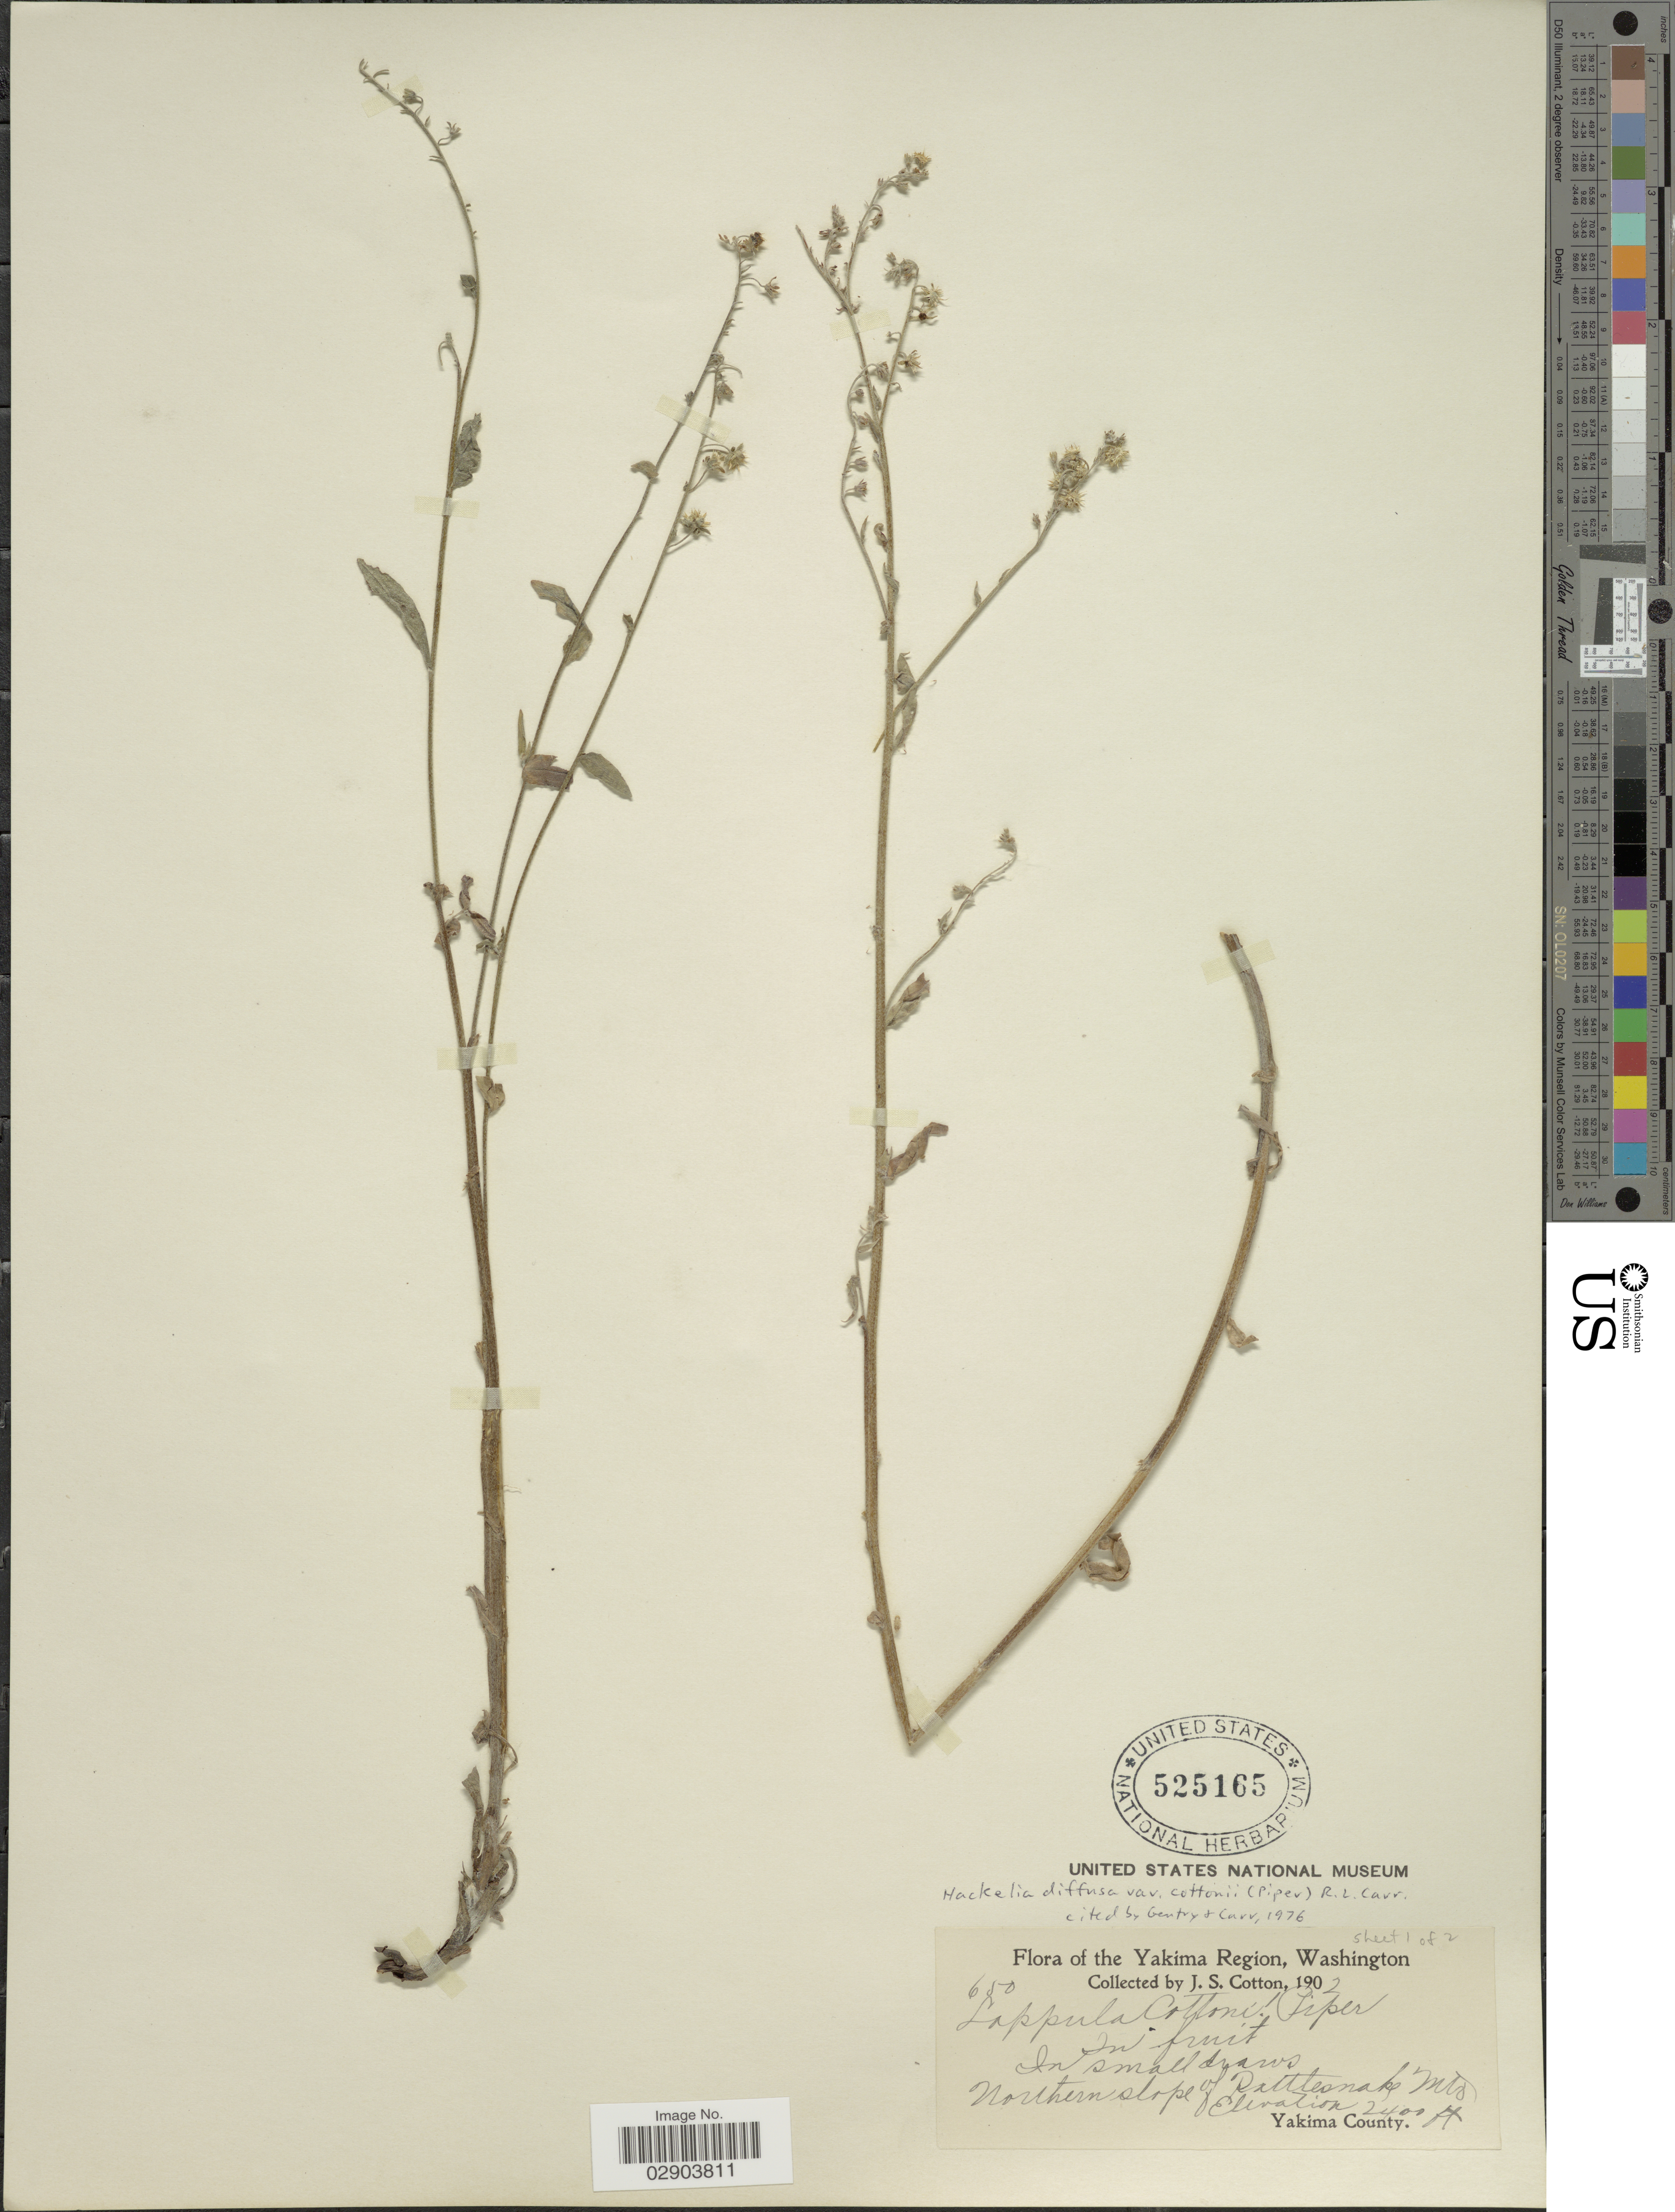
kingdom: Plantae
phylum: Tracheophyta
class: Magnoliopsida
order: Boraginales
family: Boraginaceae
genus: Hackelia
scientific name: Hackelia diffusa var. diffusa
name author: (Douglas ex Lehm.) I.M. Johnst.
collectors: J. S. Cotton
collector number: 650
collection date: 1902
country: United States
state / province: Washington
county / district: Yakima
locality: Yakima Region, Northern slope of Rattlesnake Mts., Yakima County.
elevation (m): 732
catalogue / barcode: US 525165